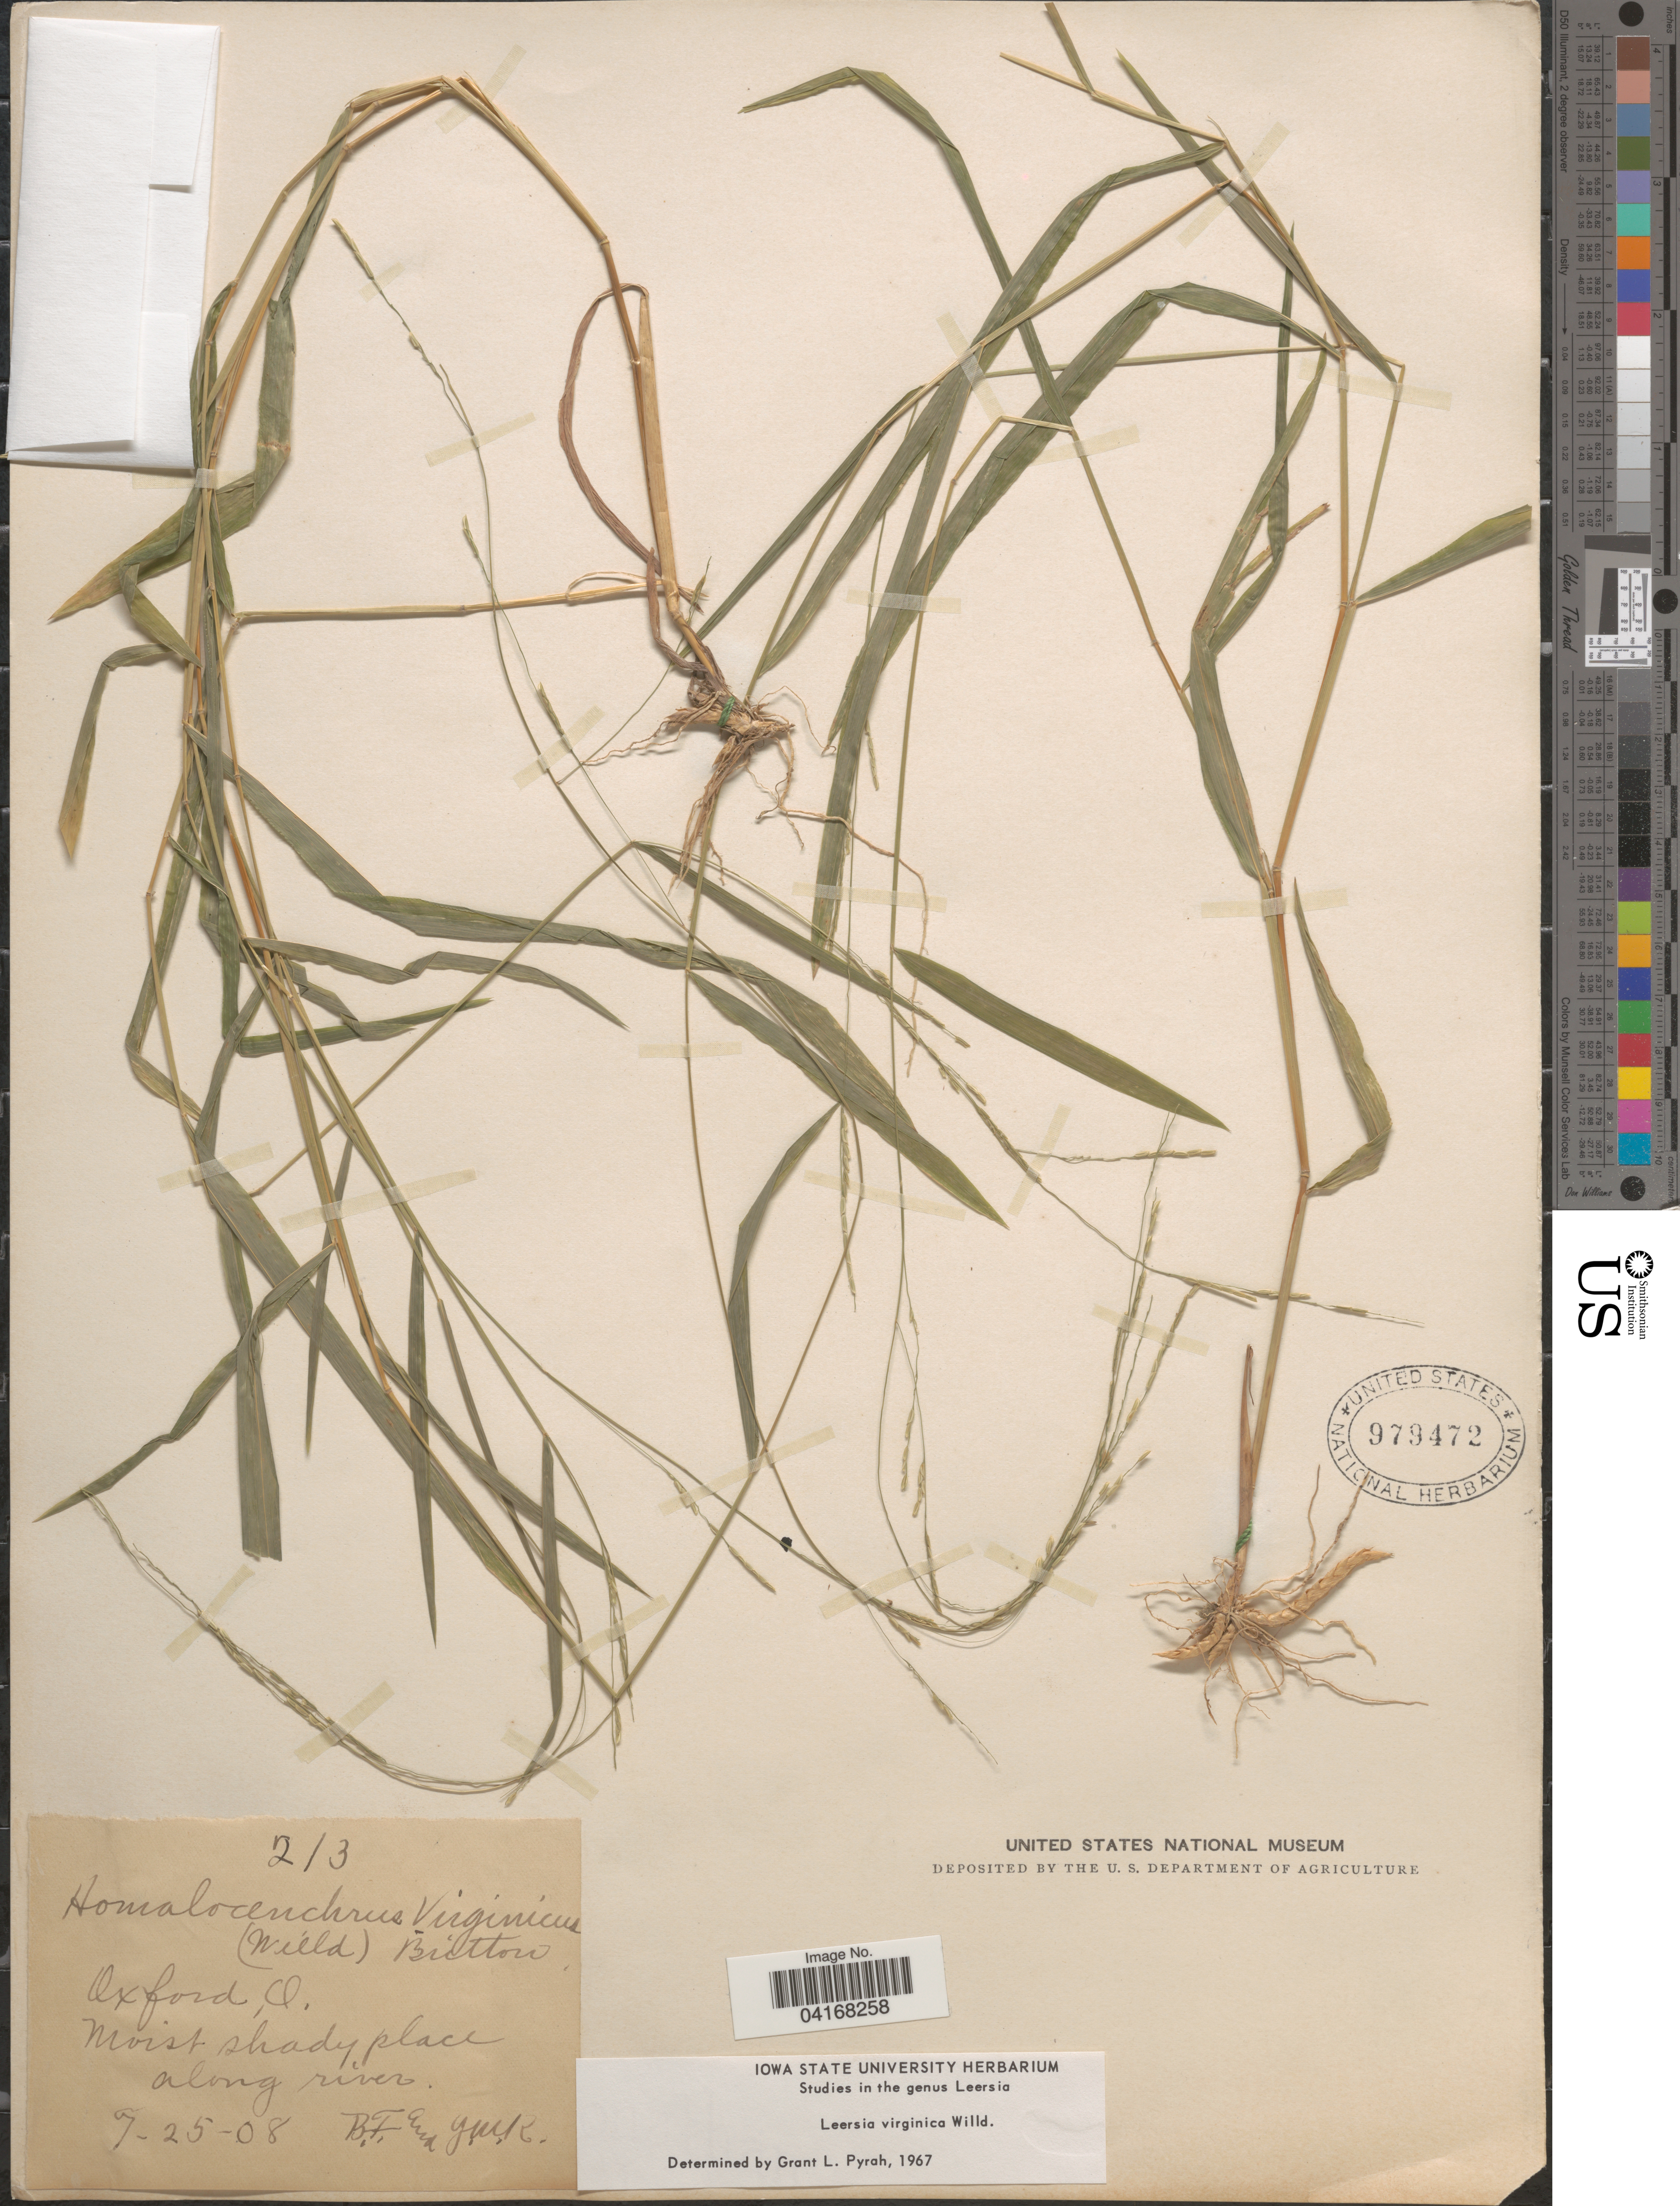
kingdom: Plantae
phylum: Tracheophyta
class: Liliopsida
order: Poales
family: Poaceae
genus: Leersia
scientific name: Leersia virginica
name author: Willd.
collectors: B. F. & Y. M. R.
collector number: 213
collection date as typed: Transcribed d/m/y: 25/7/8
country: United States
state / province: Ohio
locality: Oxford.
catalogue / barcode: US 979472